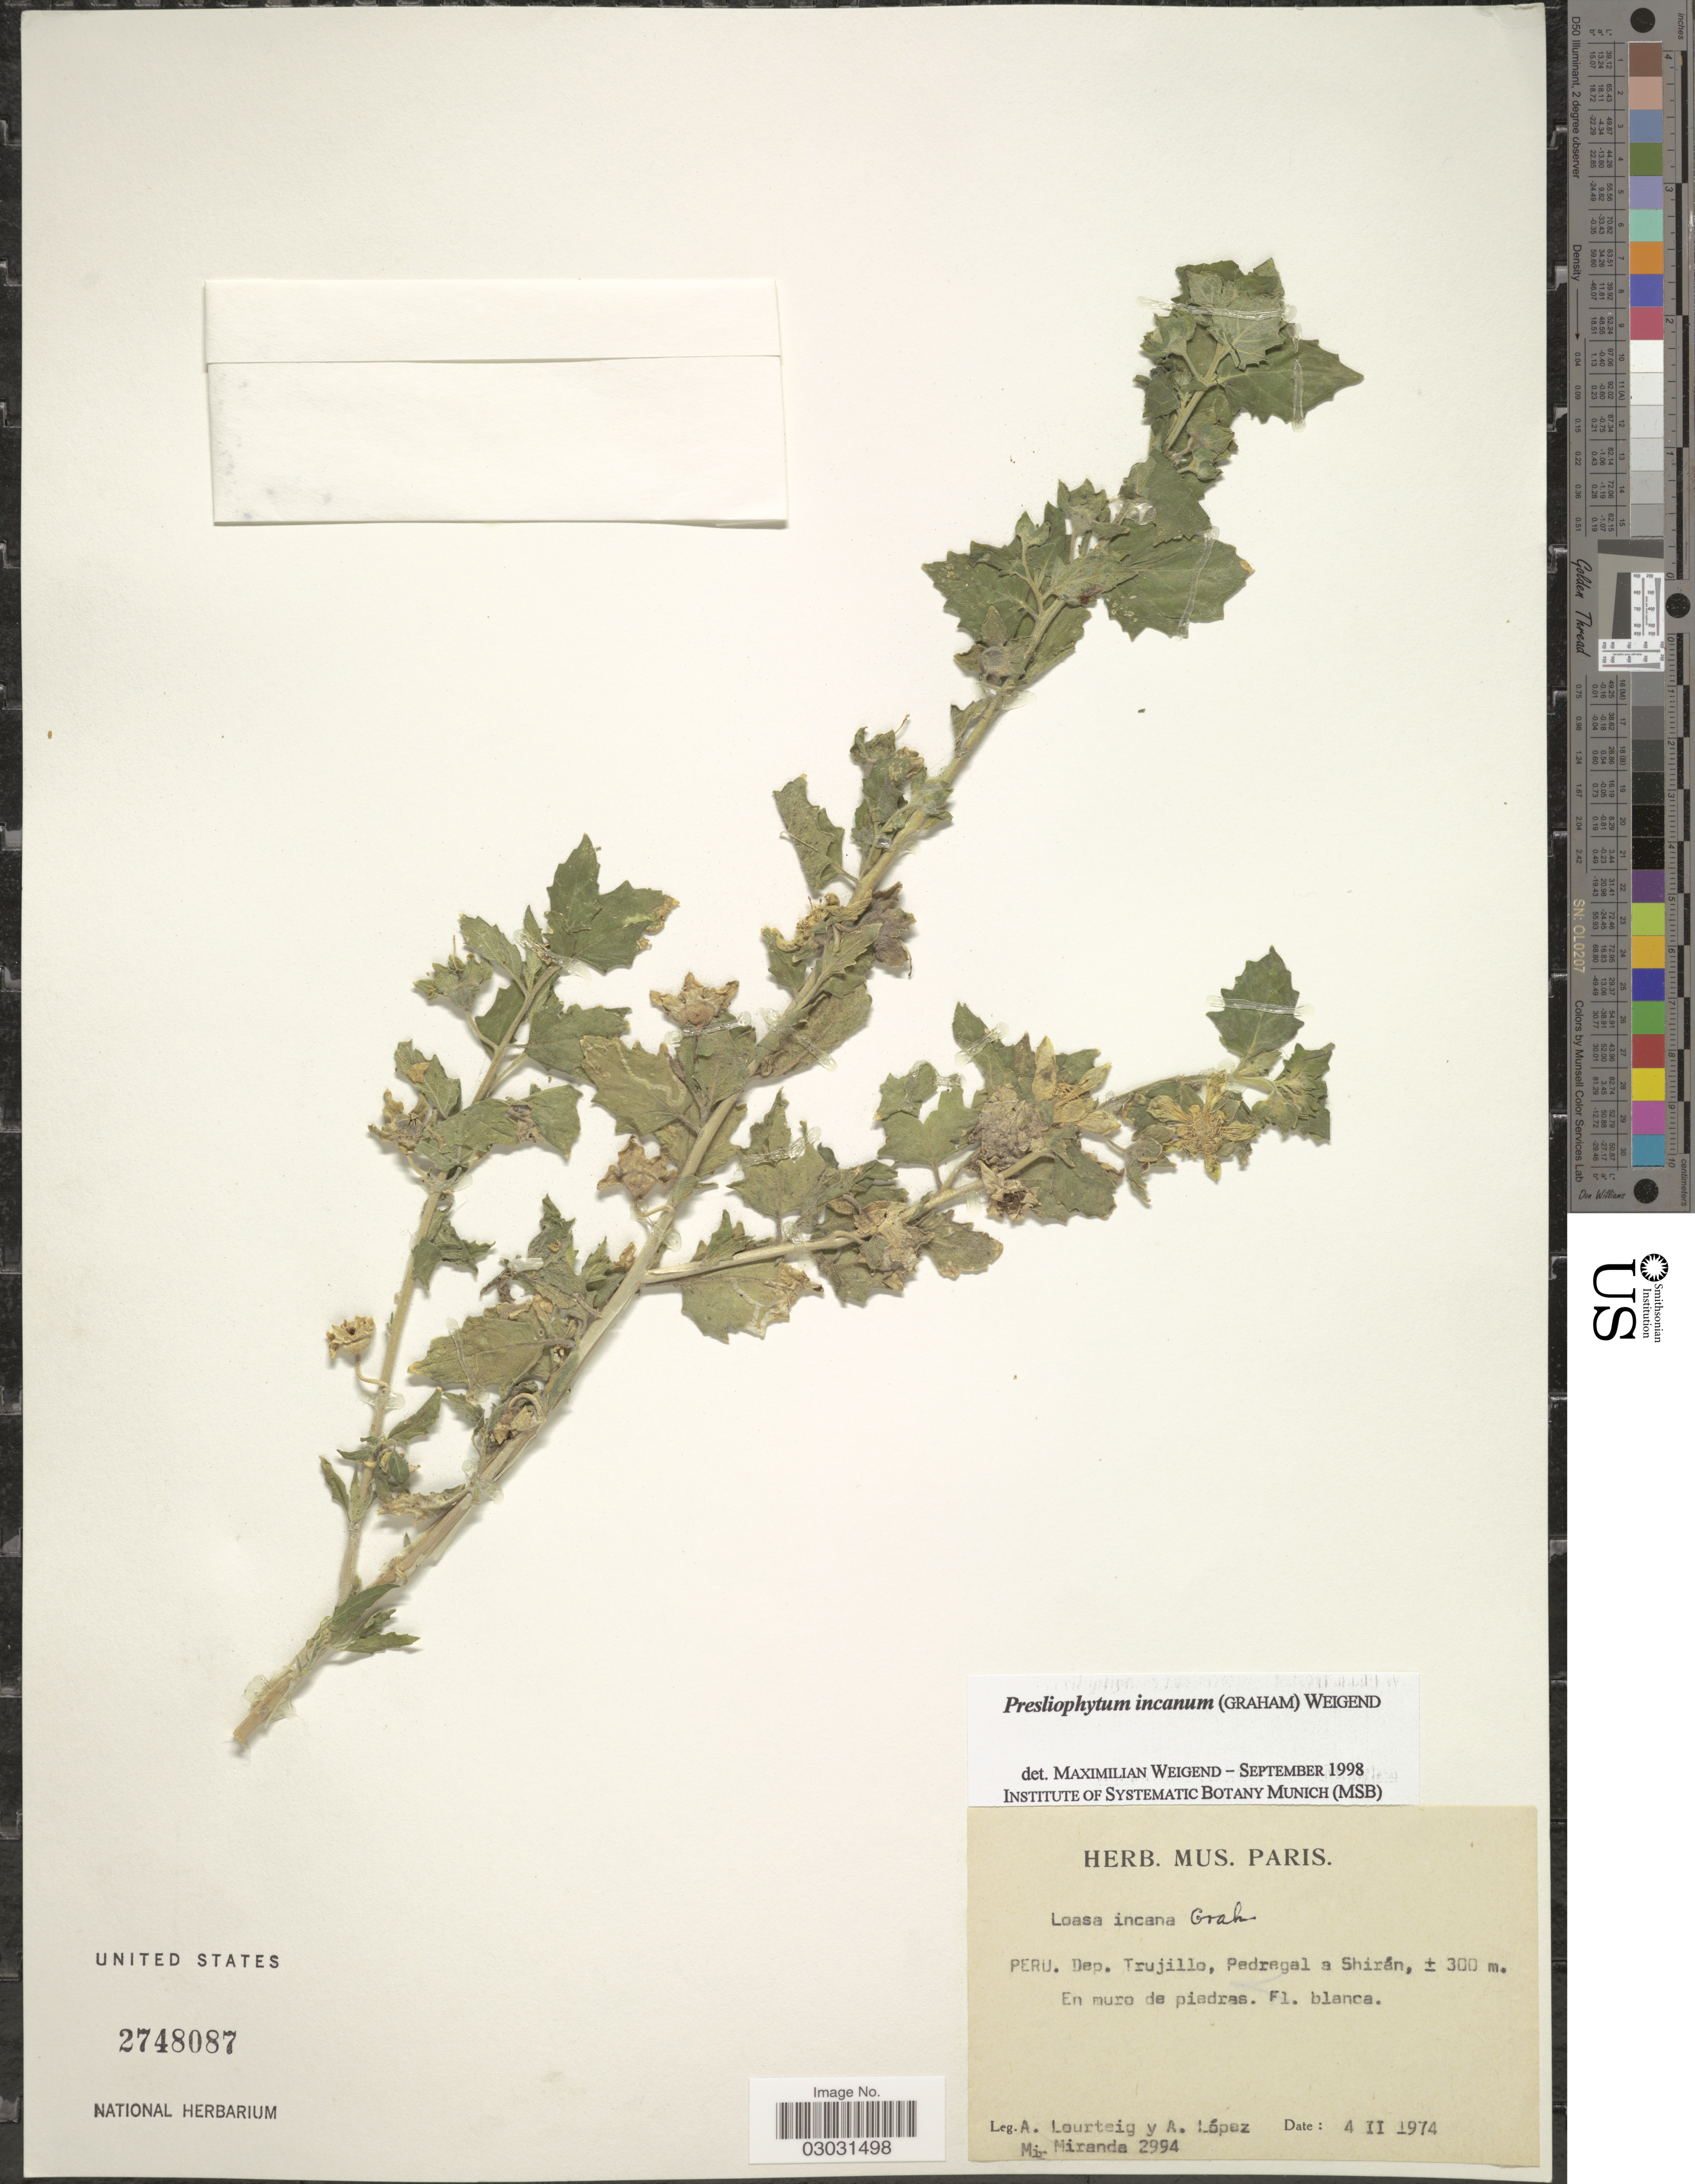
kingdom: Plantae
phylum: Tracheophyta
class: Magnoliopsida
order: Cornales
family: Loasaceae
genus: Presliophytum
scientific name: Presliophytum incanum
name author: (Graham) Weigand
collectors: A. Lourteig, A. López & M. Miranda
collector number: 2994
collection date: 1974-02-04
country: Peru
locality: Dep. Trujillo, Pedregal a Shirán.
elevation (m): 300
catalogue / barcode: US 2748087